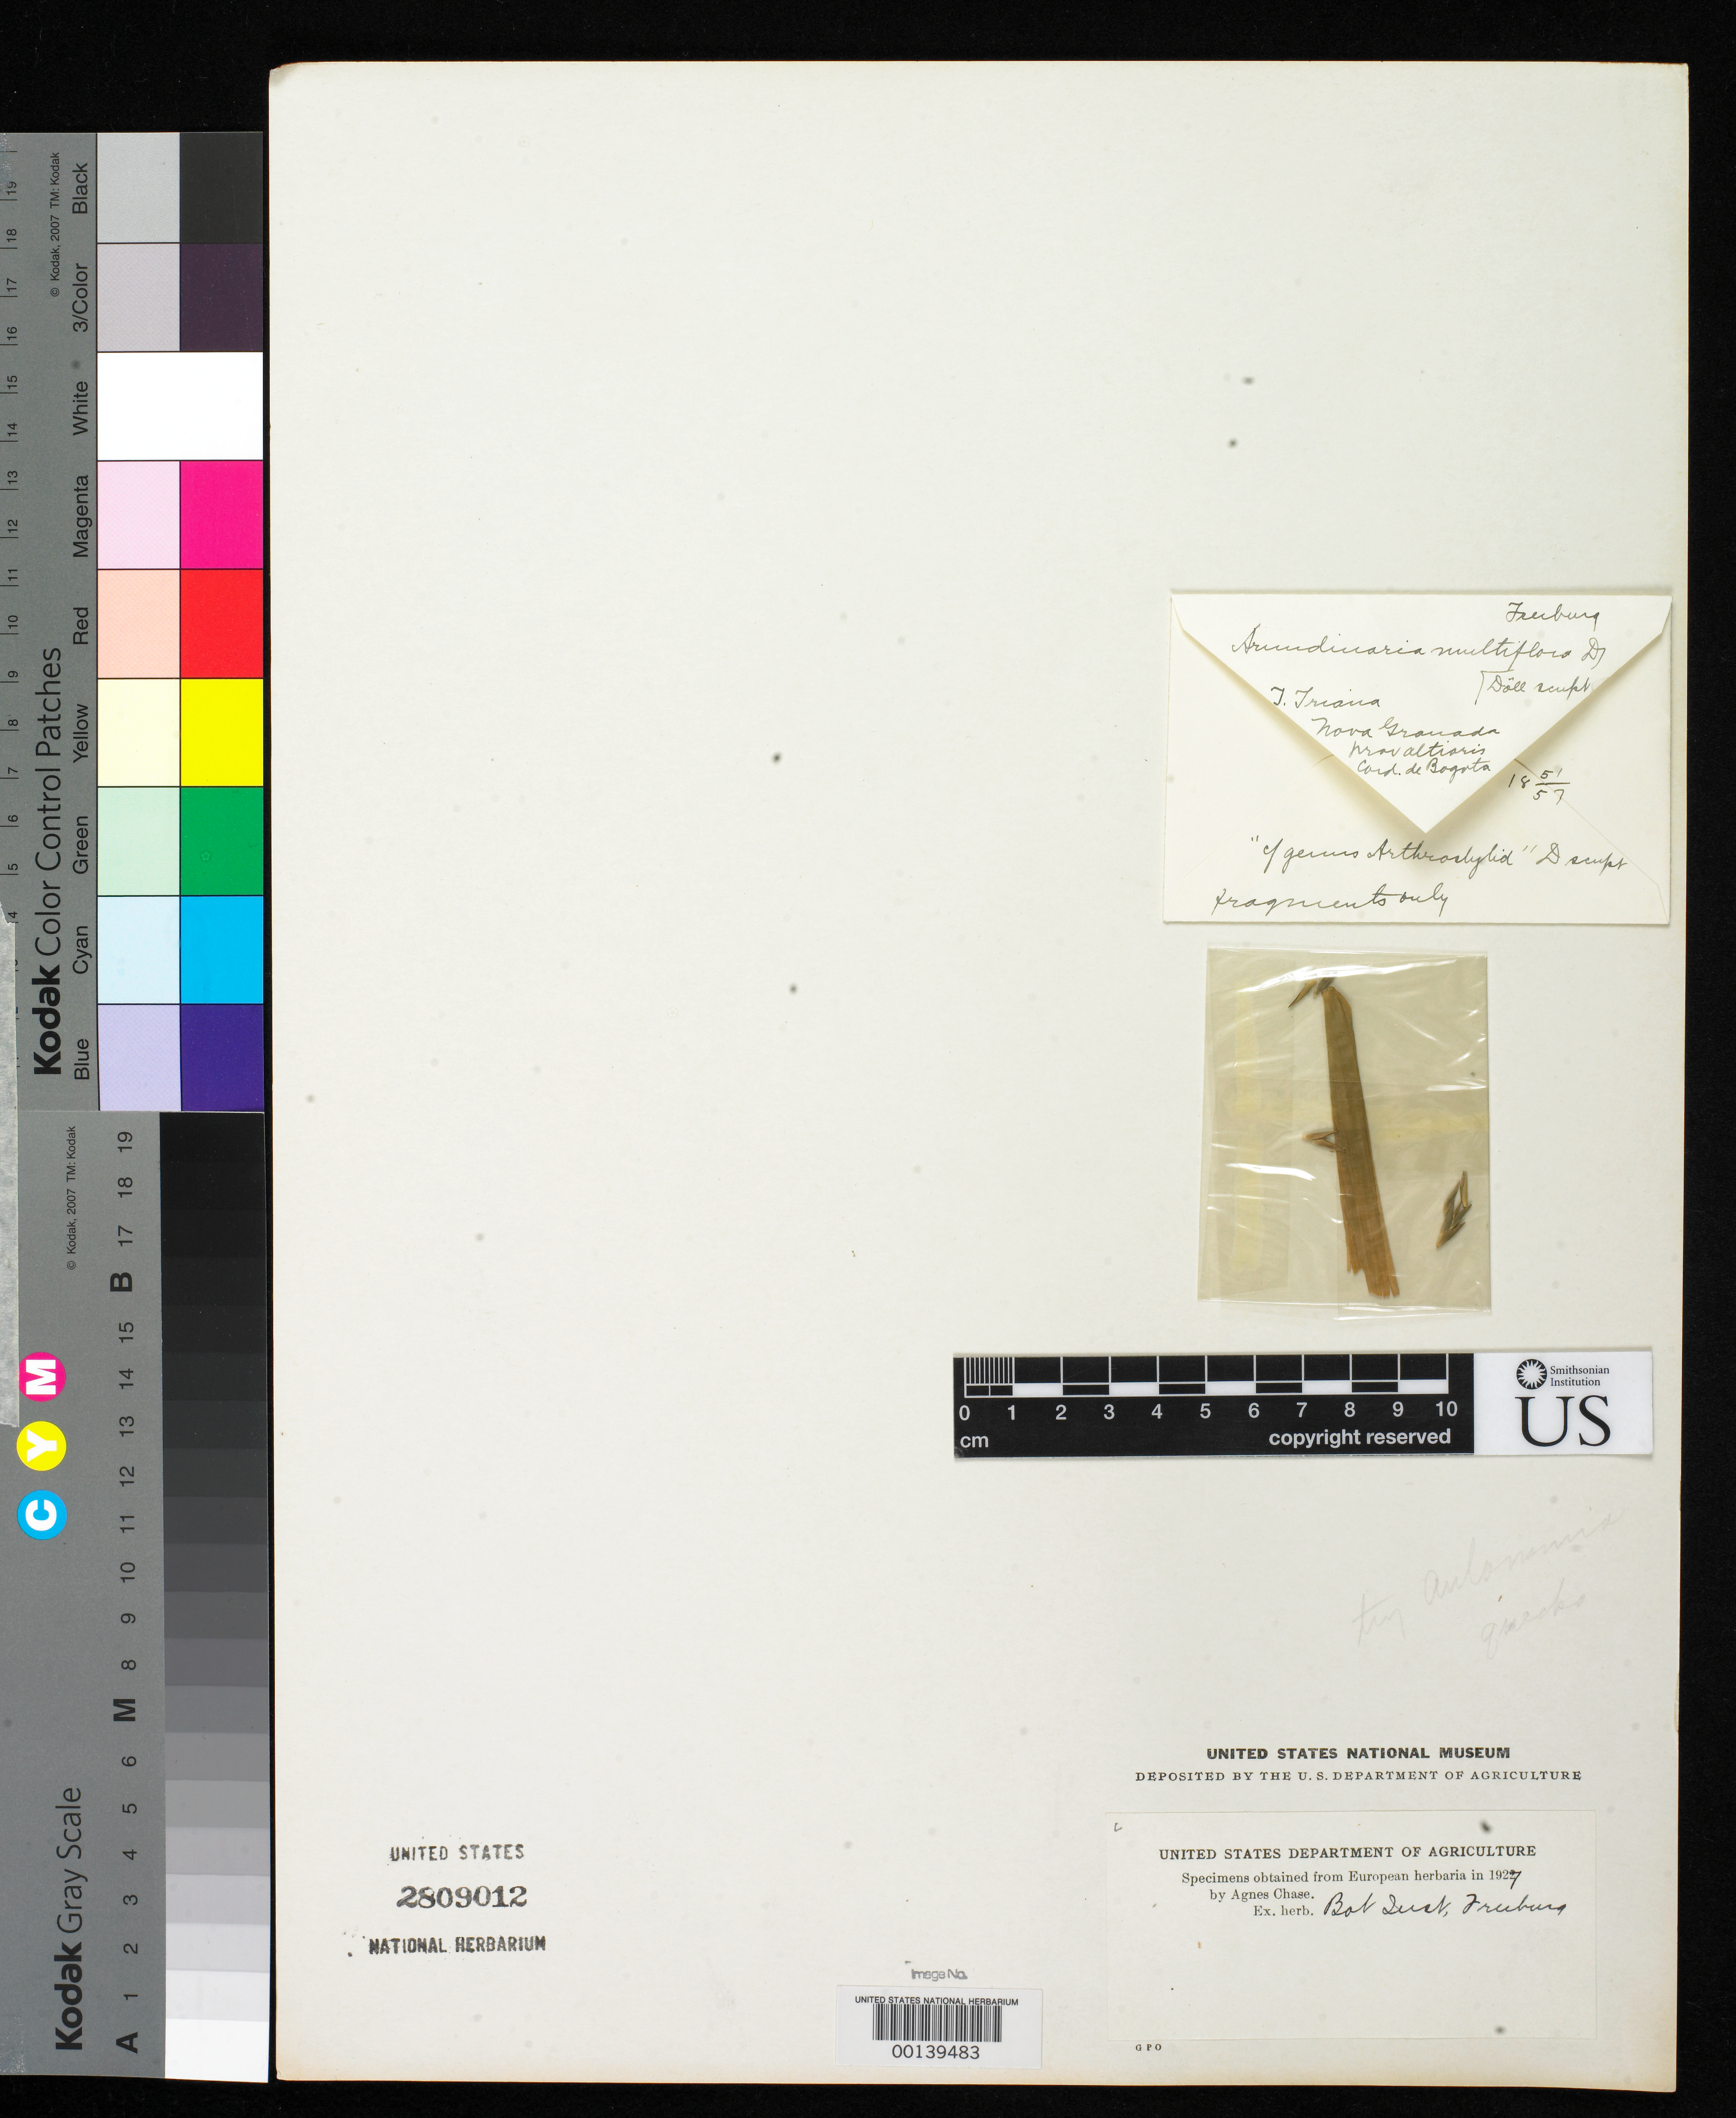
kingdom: Plantae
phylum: Tracheophyta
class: Liliopsida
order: Poales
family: Poaceae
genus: Arundinaria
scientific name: Arundinaria multiflora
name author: Döll in Mart.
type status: Type Material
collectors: J. J. Triana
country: Colombia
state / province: Bogota D.C.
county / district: Bogotá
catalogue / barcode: US 2809012